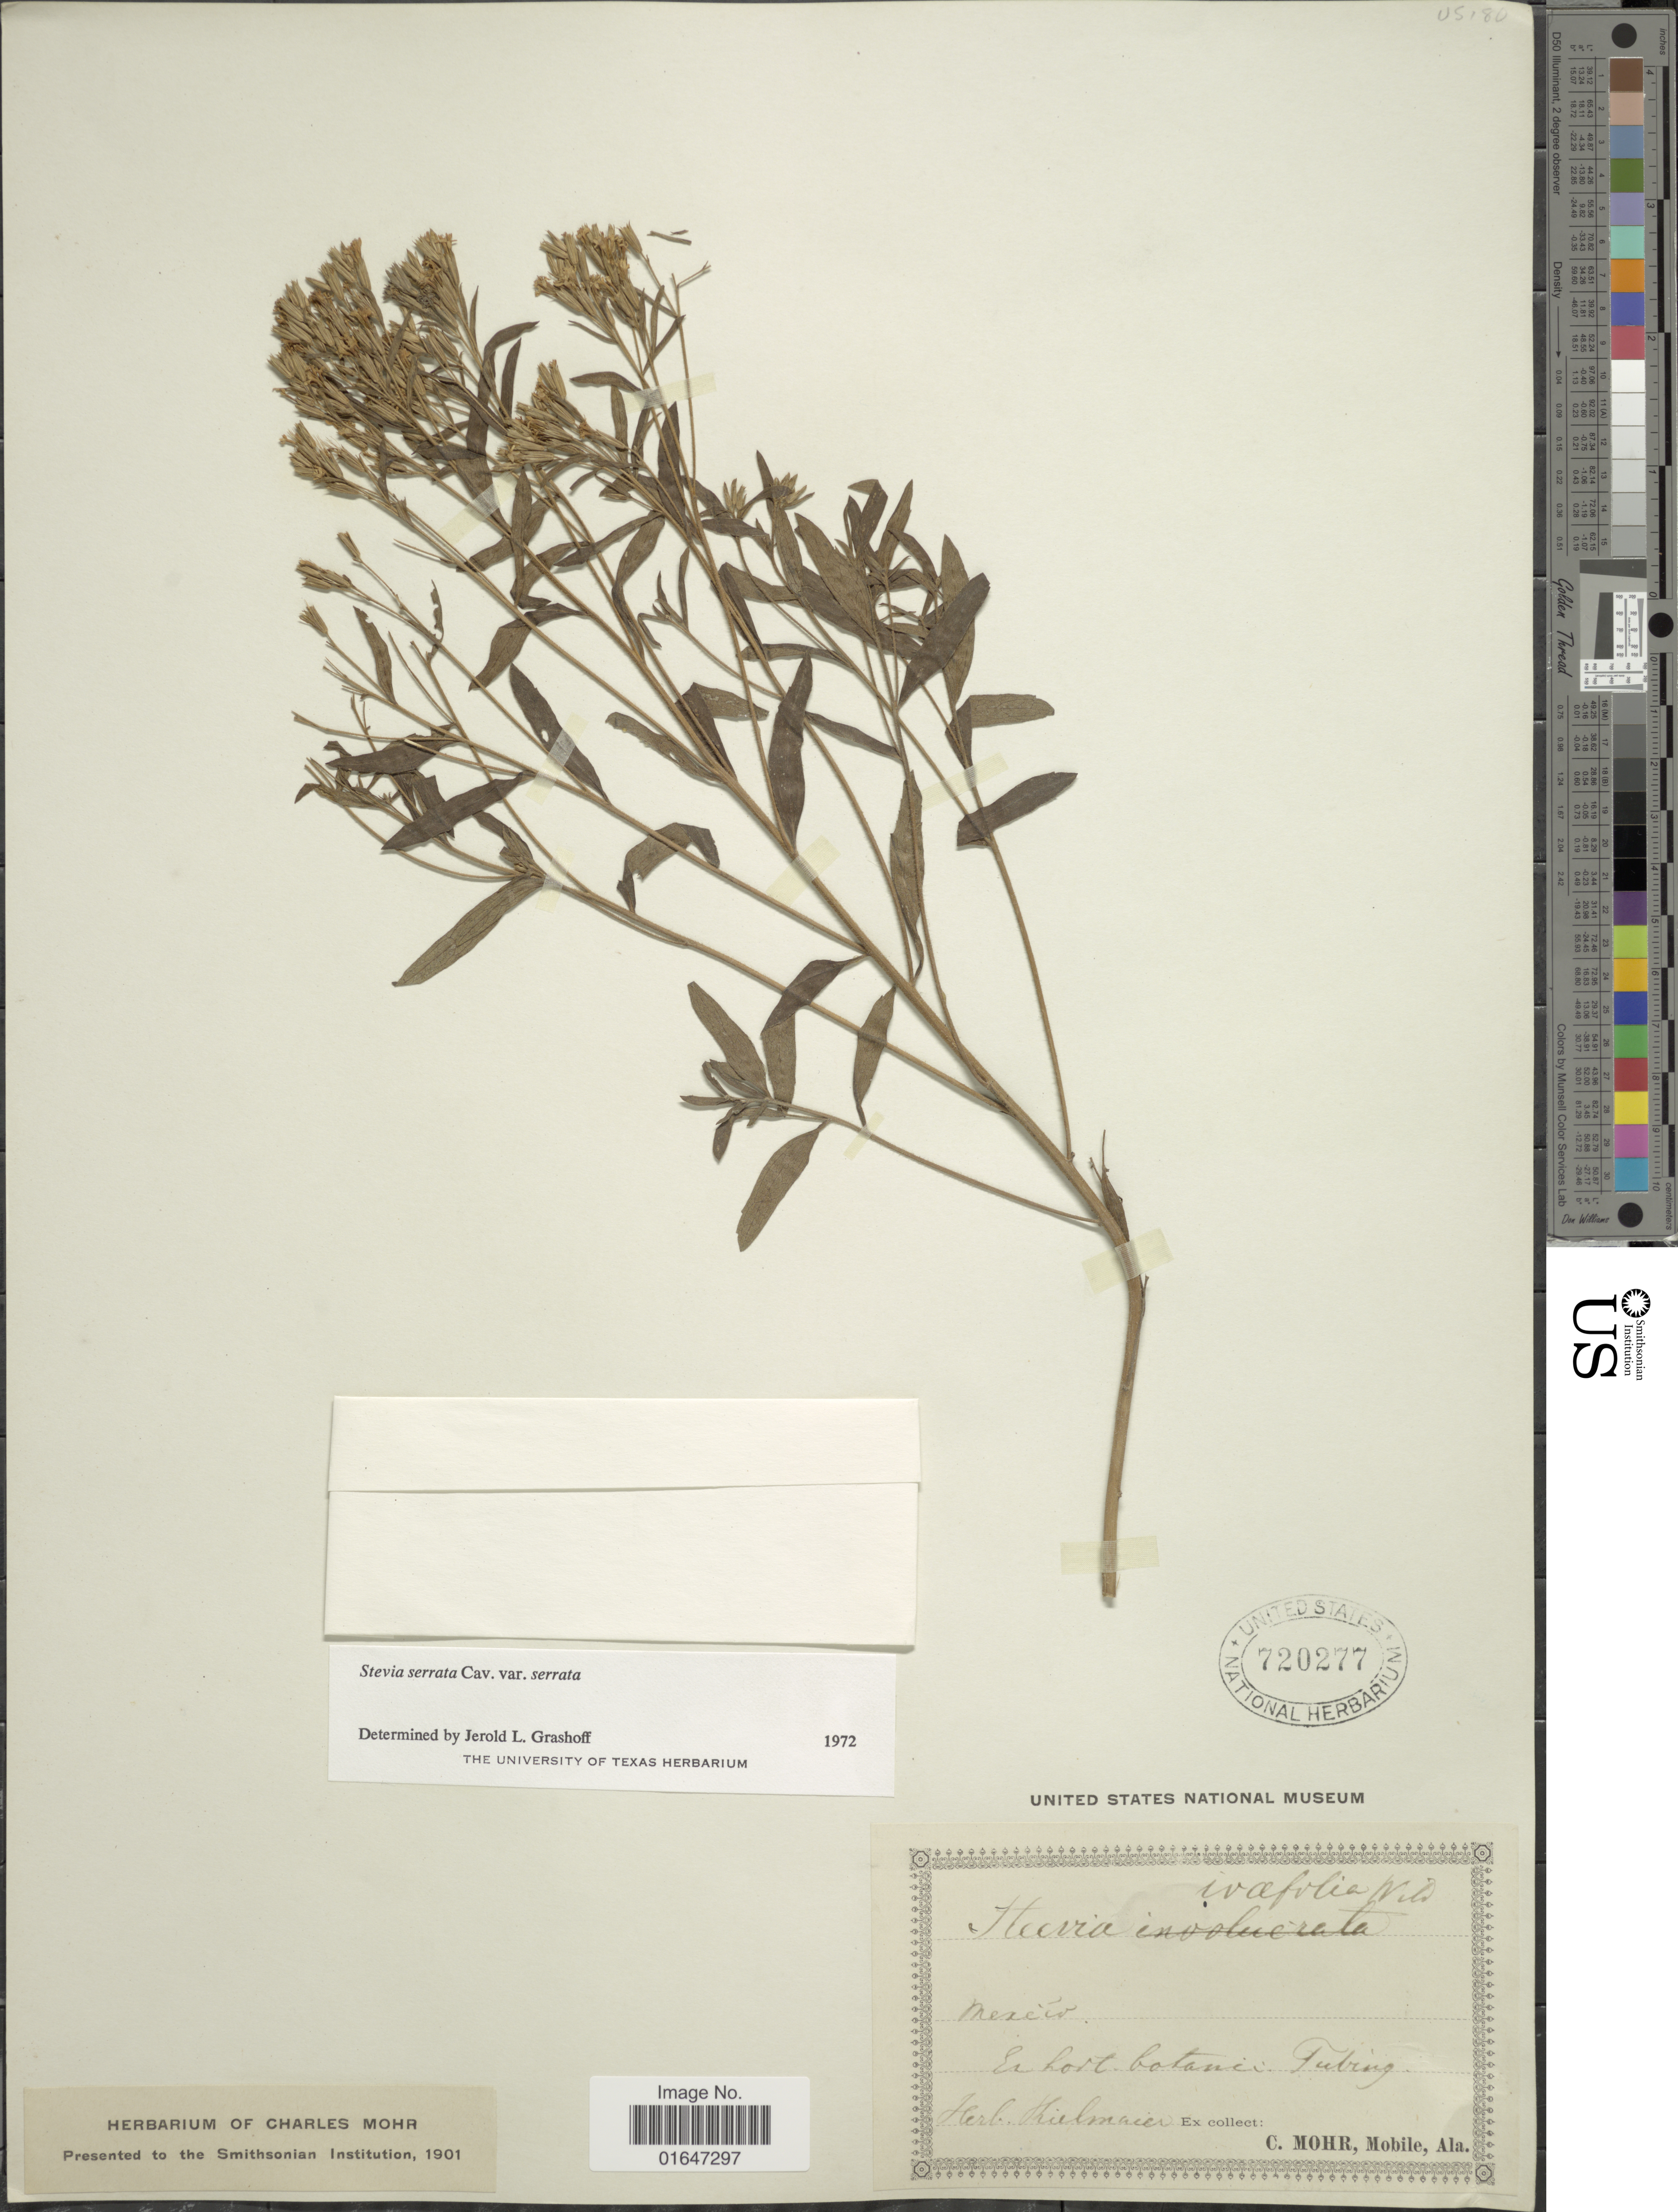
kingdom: Plantae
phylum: Tracheophyta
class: Magnoliopsida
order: Asterales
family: Asteraceae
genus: Stevia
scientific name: Stevia serrata var. serrata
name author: Cav.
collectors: C. T. Mohr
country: Mexico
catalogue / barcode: US 720277